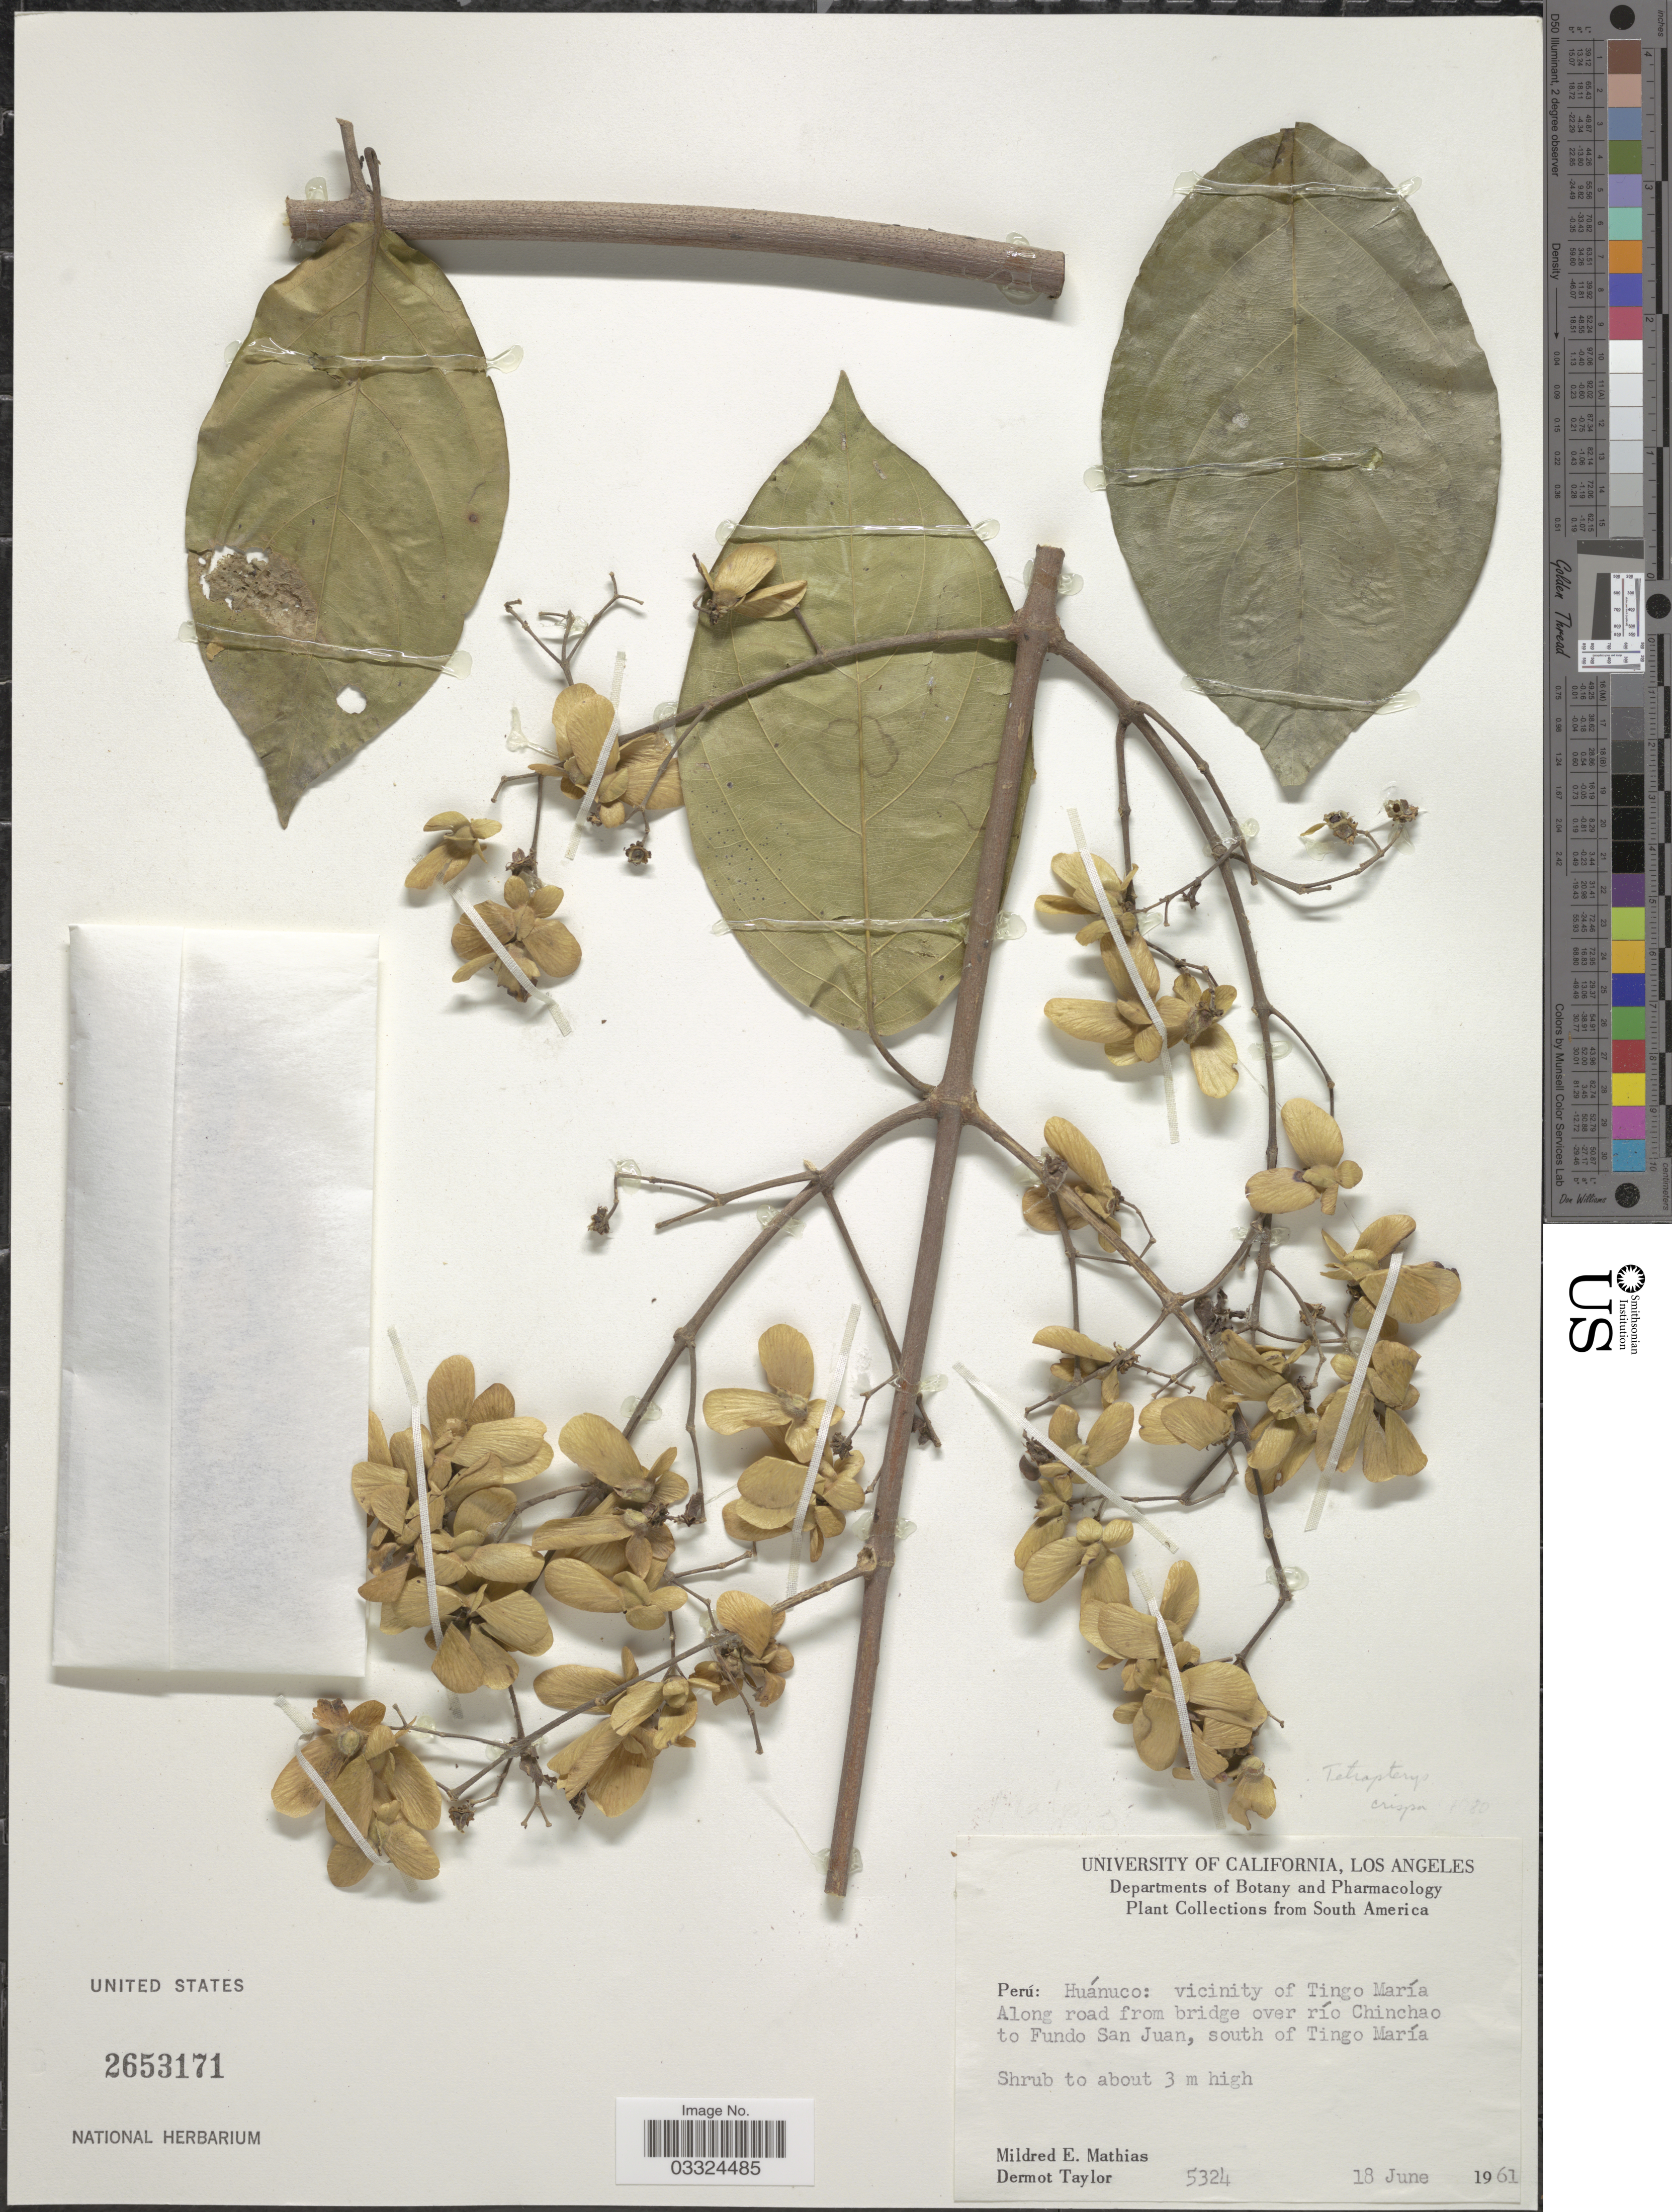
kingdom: Plantae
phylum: Tracheophyta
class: Magnoliopsida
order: Malpighiales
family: Malpighiaceae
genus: Tetrapterys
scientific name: Tetrapterys crispa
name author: A. Juss.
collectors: M. E. Mathias & D. Taylor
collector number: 5324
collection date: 1961-06-18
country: Peru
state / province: Huánuco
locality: Vicinity of Tingo María. Along road from bridge over río Chinchao to Fundo San Juan, south of Tingo María.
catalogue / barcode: US 2653171